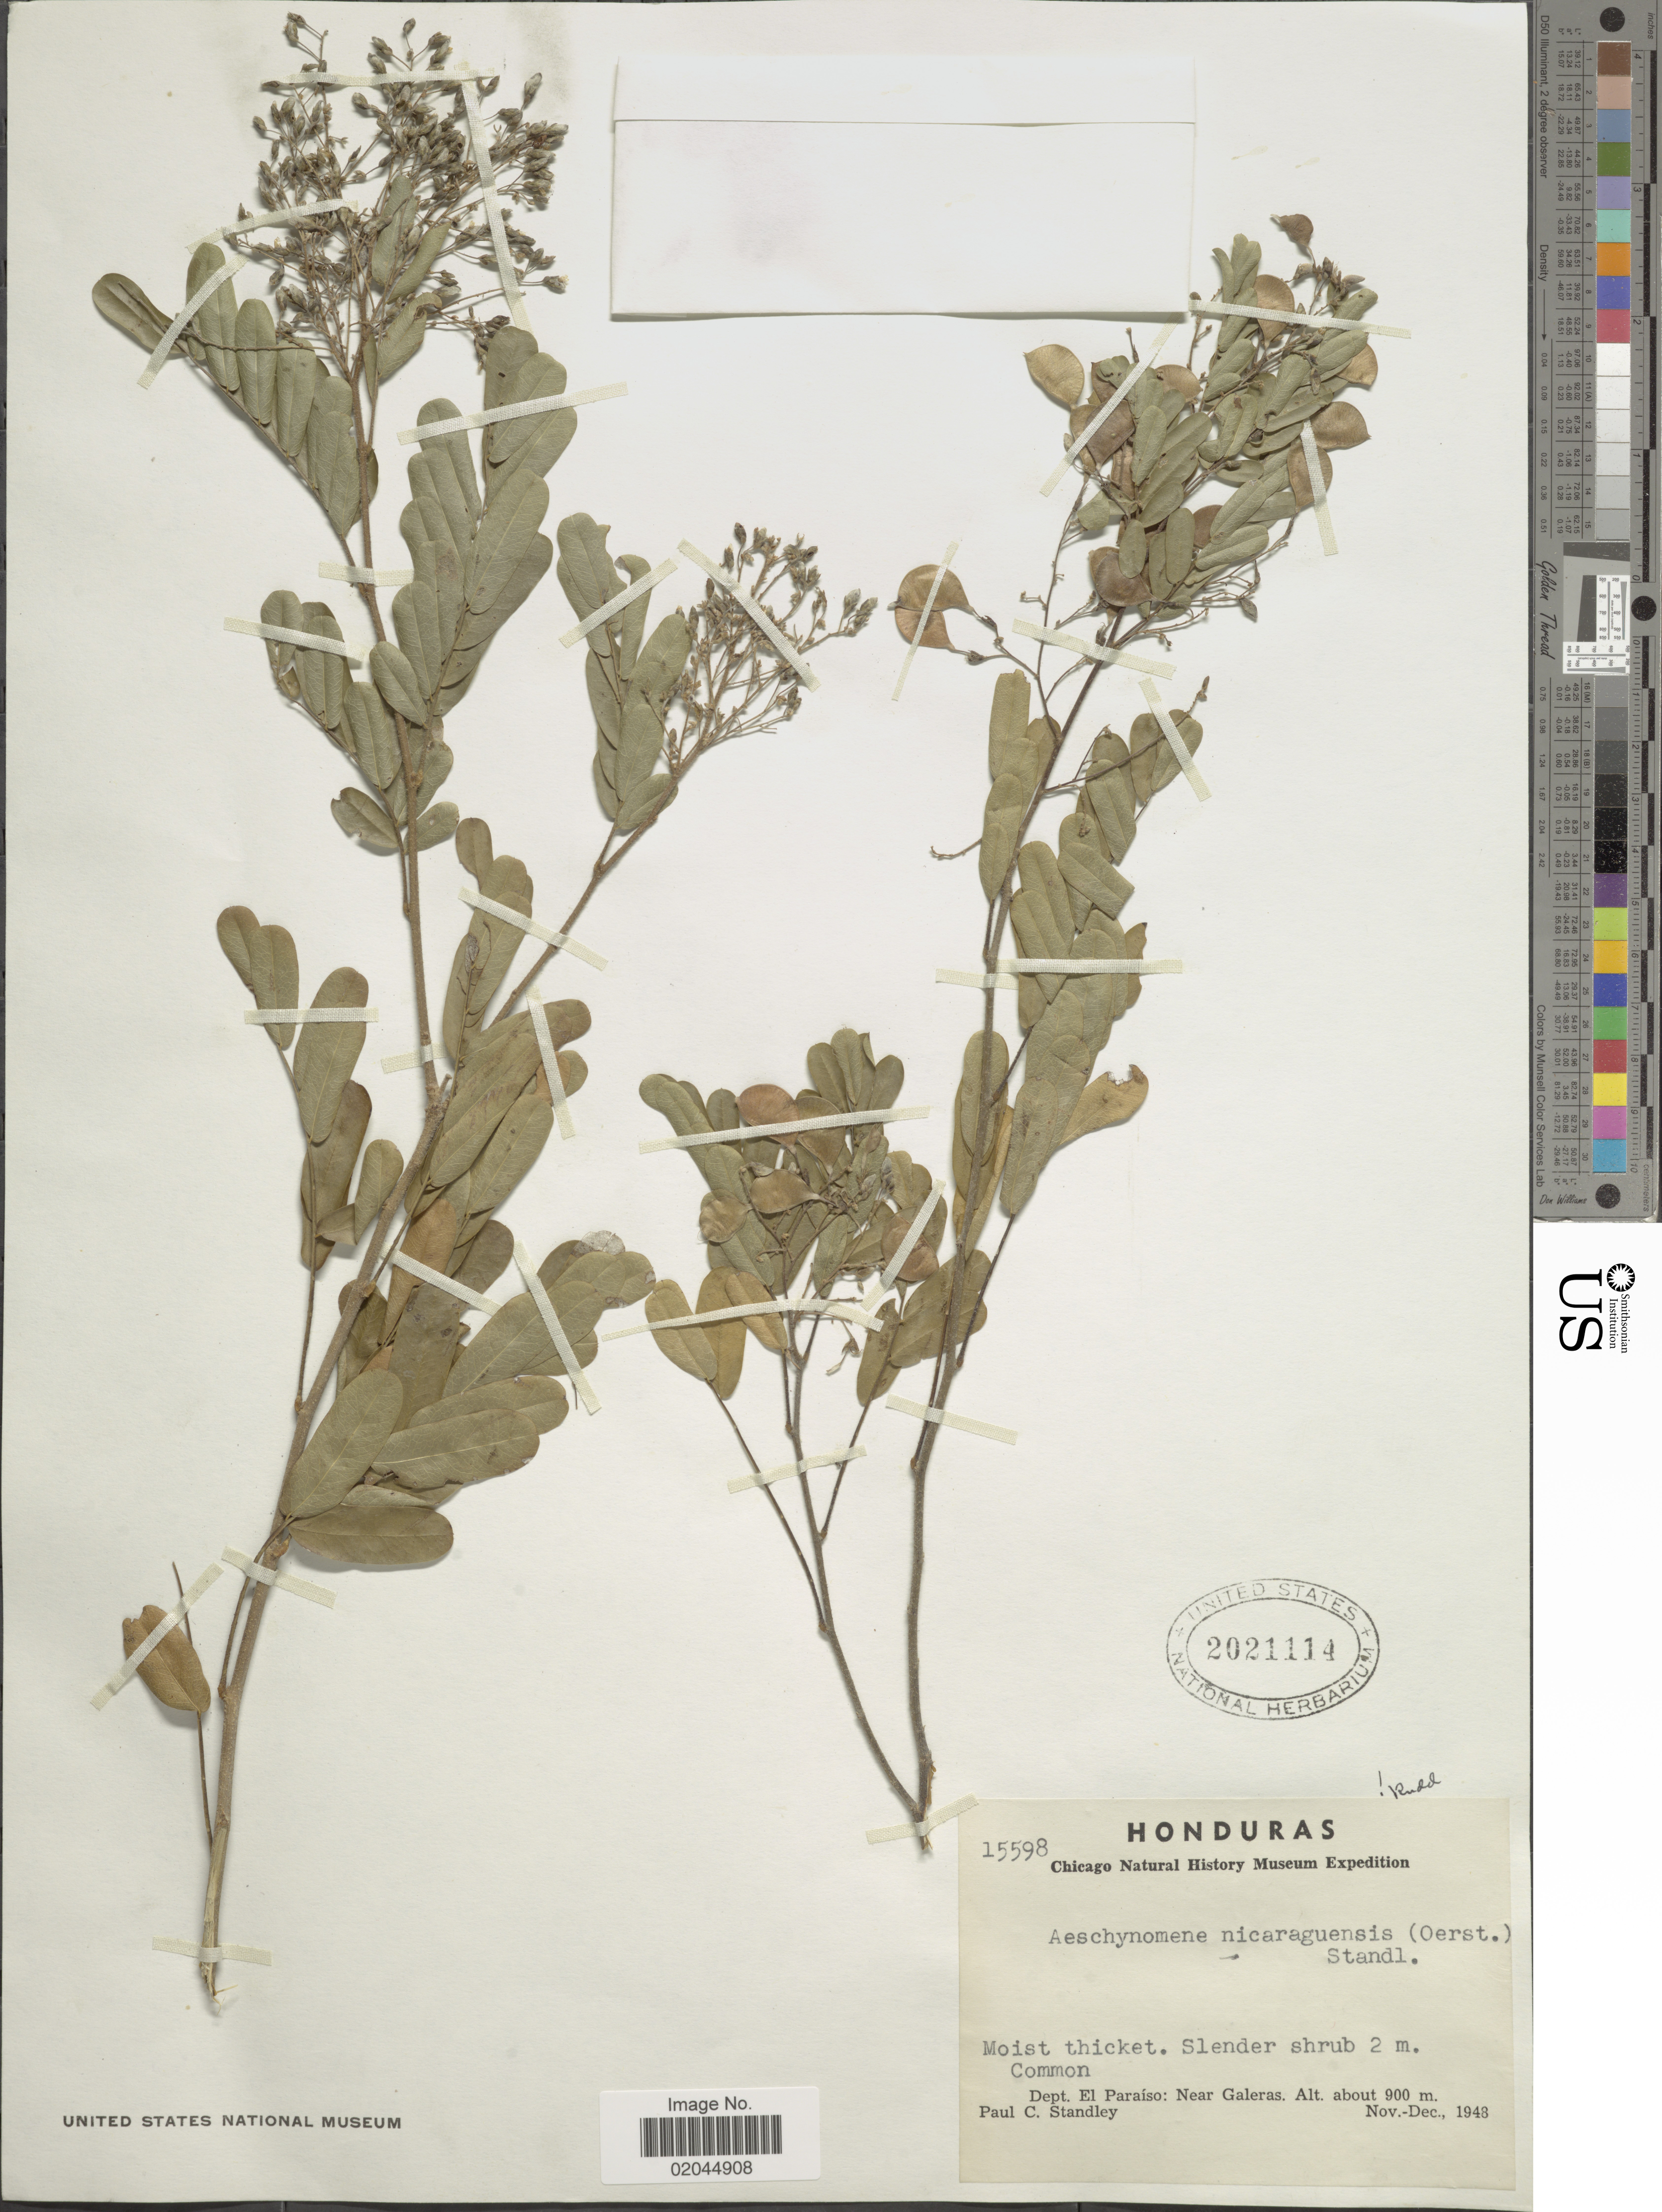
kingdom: Plantae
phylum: Tracheophyta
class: Magnoliopsida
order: Fabales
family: Fabaceae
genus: Aeschynomene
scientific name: Aeschynomene nicaraguensis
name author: (Oerst.) Standl.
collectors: P. C. Standley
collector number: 15598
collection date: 1948-11/1948-12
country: Honduras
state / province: El Paraíso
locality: Dept. El Paraiso: Near Galeras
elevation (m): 900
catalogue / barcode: US 2021114